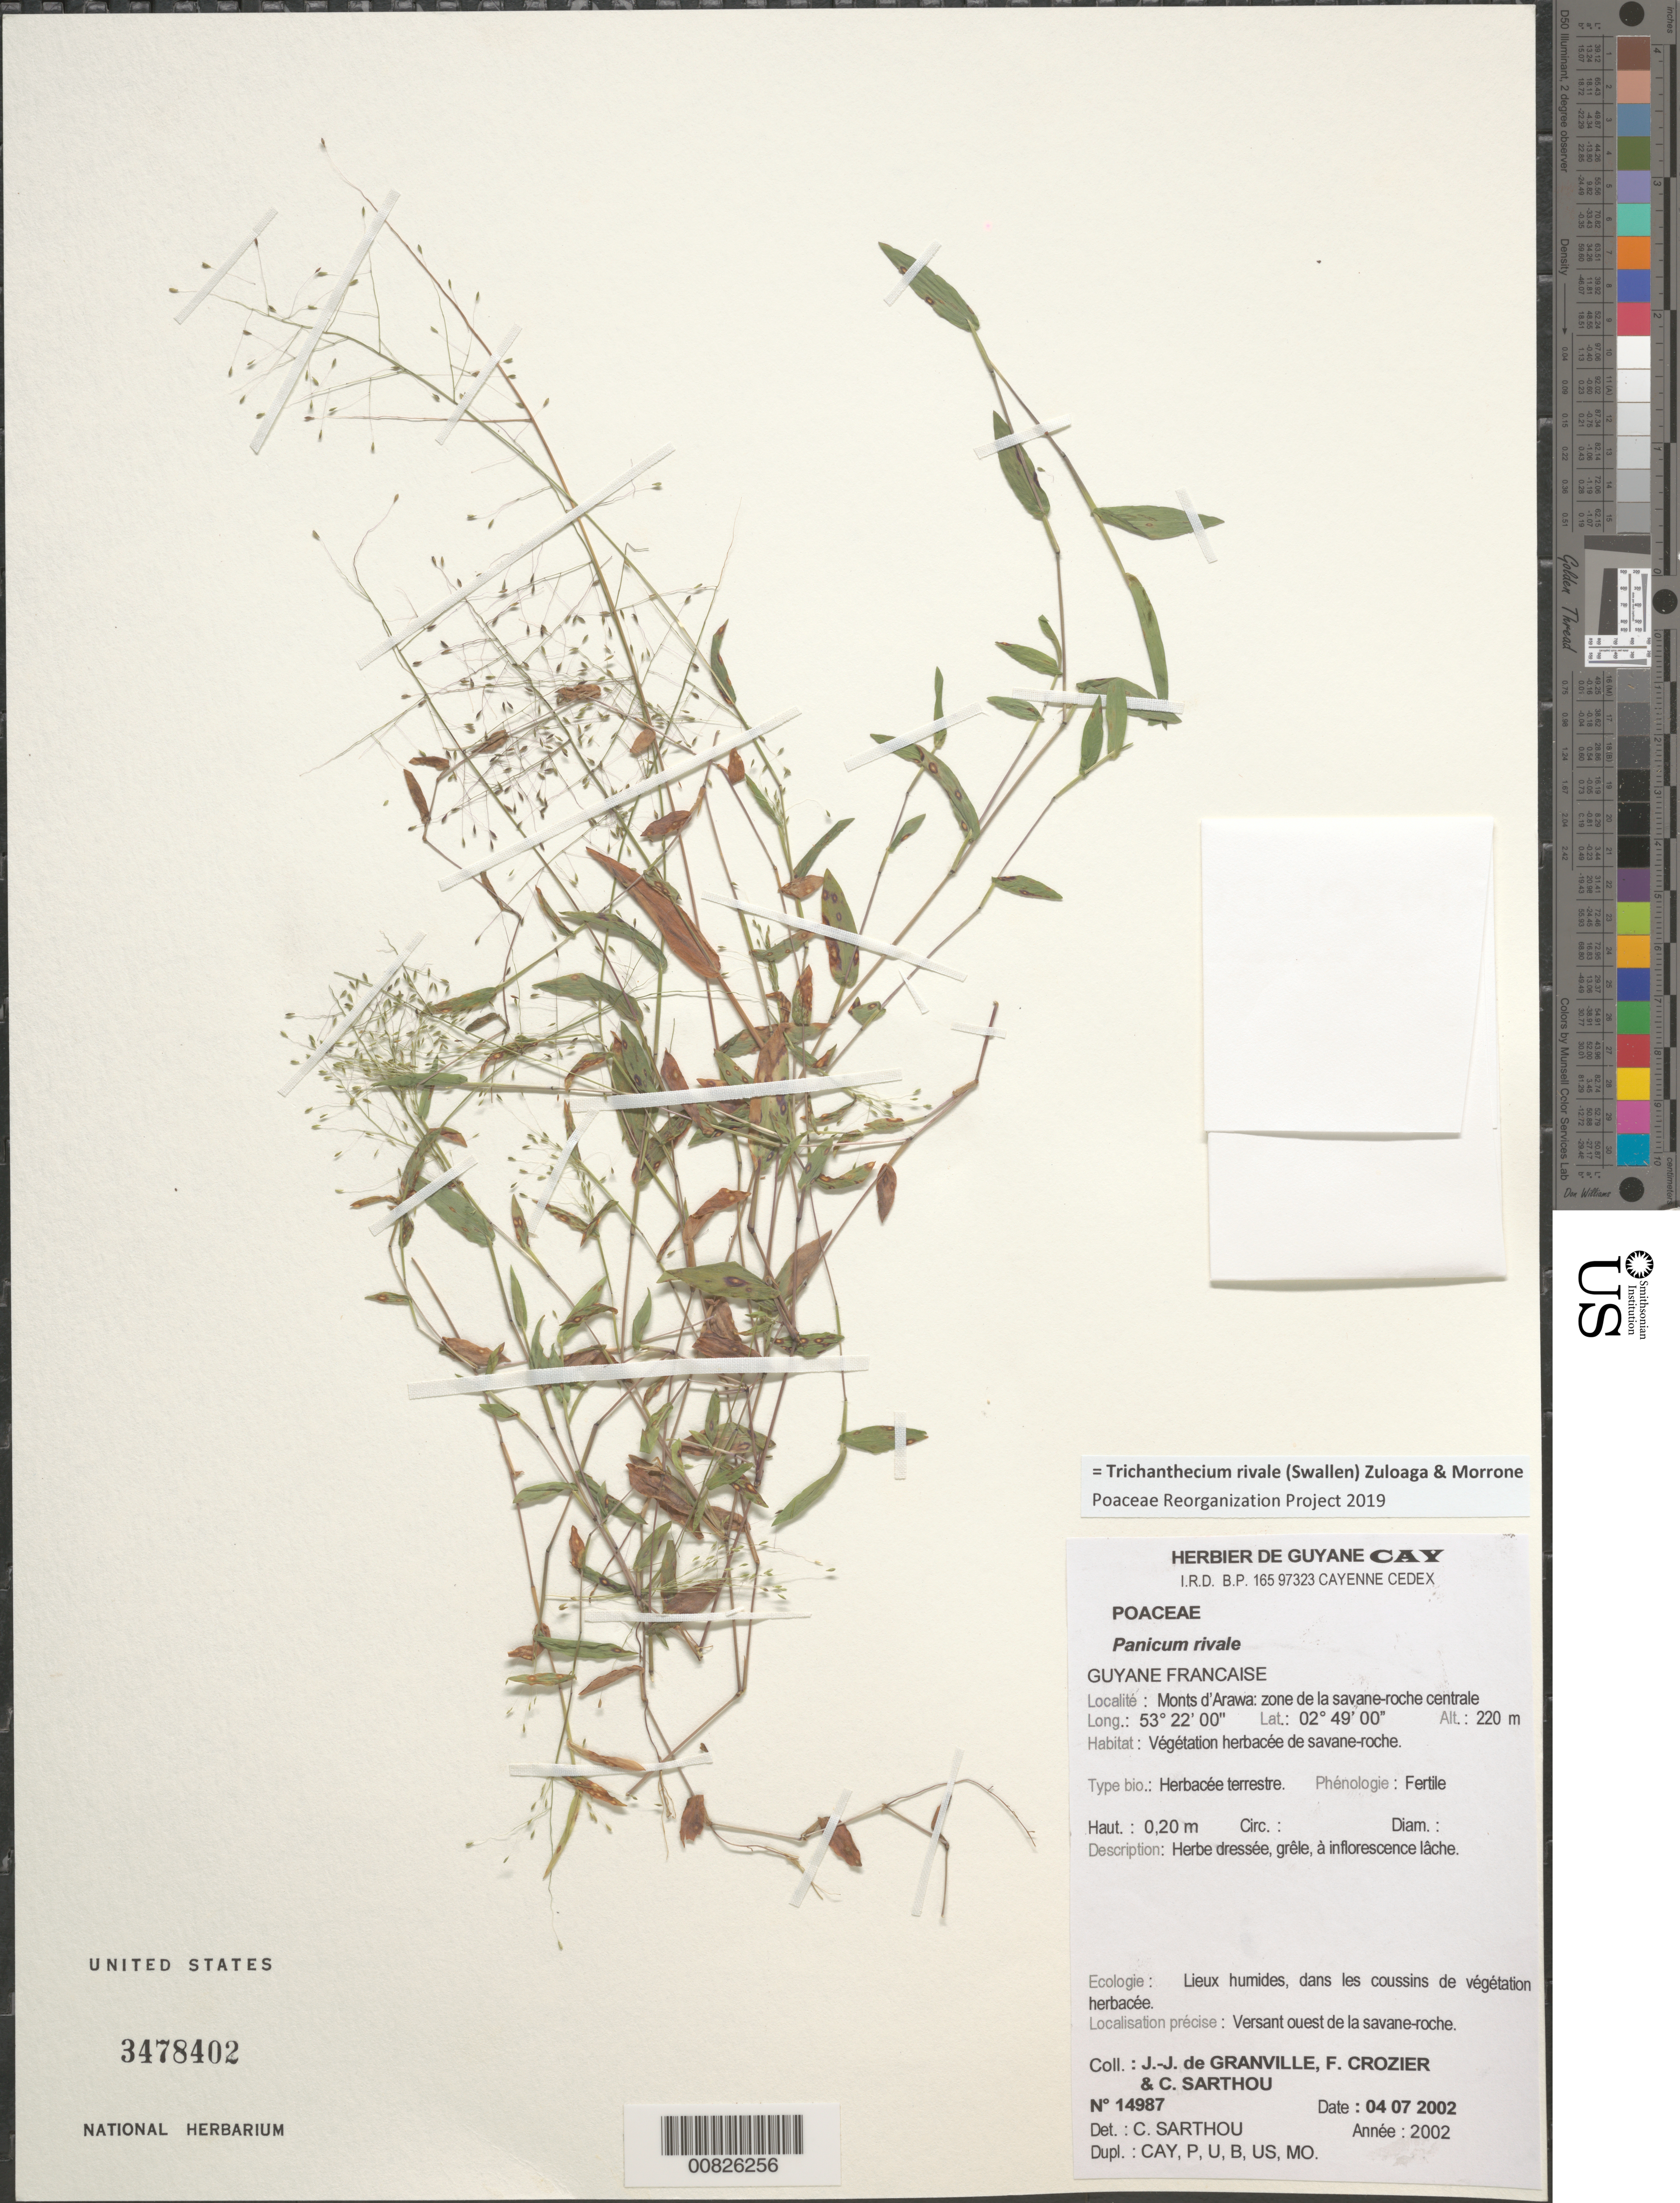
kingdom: Plantae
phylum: Tracheophyta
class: Liliopsida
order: Poales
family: Poaceae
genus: Trichanthecium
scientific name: Trichanthecium rivale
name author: (Swallen) Zuloaga & Morrone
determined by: Poaceae Reorganization Project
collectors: J.-J. de Granville, F. Crozier & C. Sarthou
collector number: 14987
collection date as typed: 4-Jul-02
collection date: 2002-07-04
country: French Guiana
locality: Monts d'Arawa, zone de la savane-roche centrale, versant ouest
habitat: Vegetation herbacée de savane-roche, lieux humides, dans les coussins de vegetation herbacée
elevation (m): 220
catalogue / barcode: US 3478402